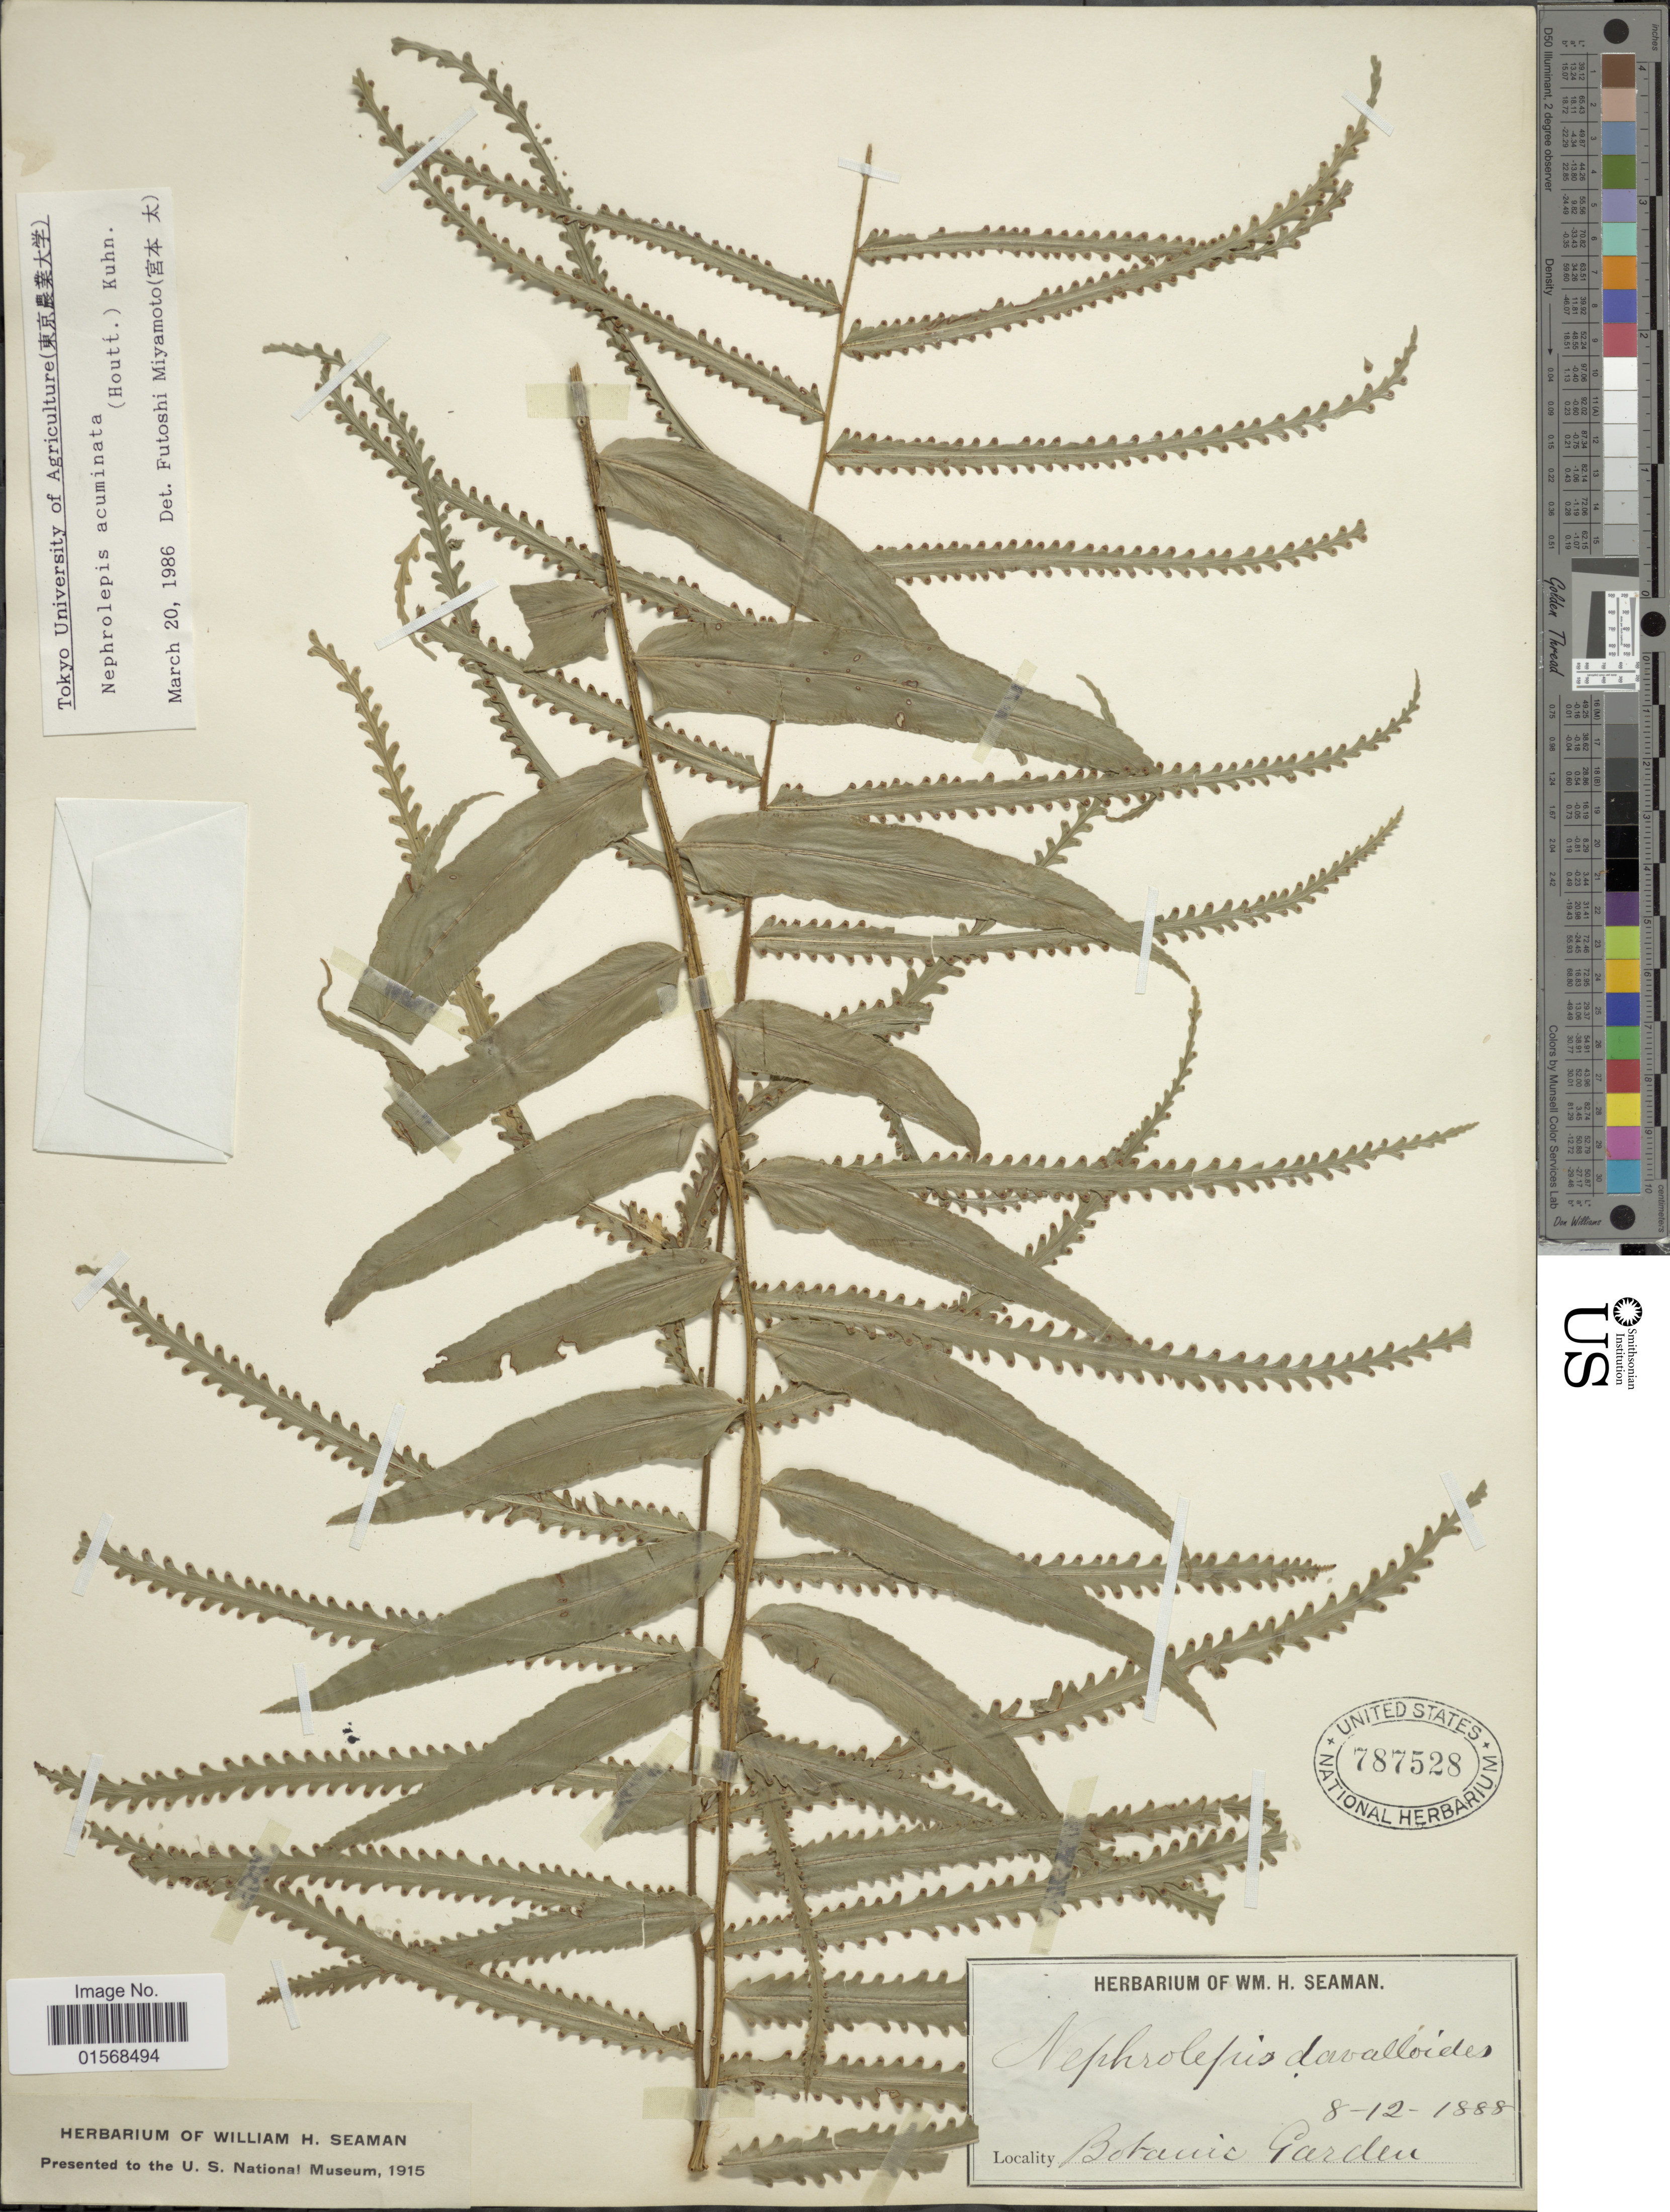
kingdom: Plantae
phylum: Tracheophyta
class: Polypodiopsida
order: Polypodiales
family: Nephrolepidaceae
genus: Nephrolepis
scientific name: Nephrolepis acuminata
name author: (Houtt.) Kuhn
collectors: ex herb. Seaman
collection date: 1888-12-08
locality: Botanic Garden.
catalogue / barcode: US 787528